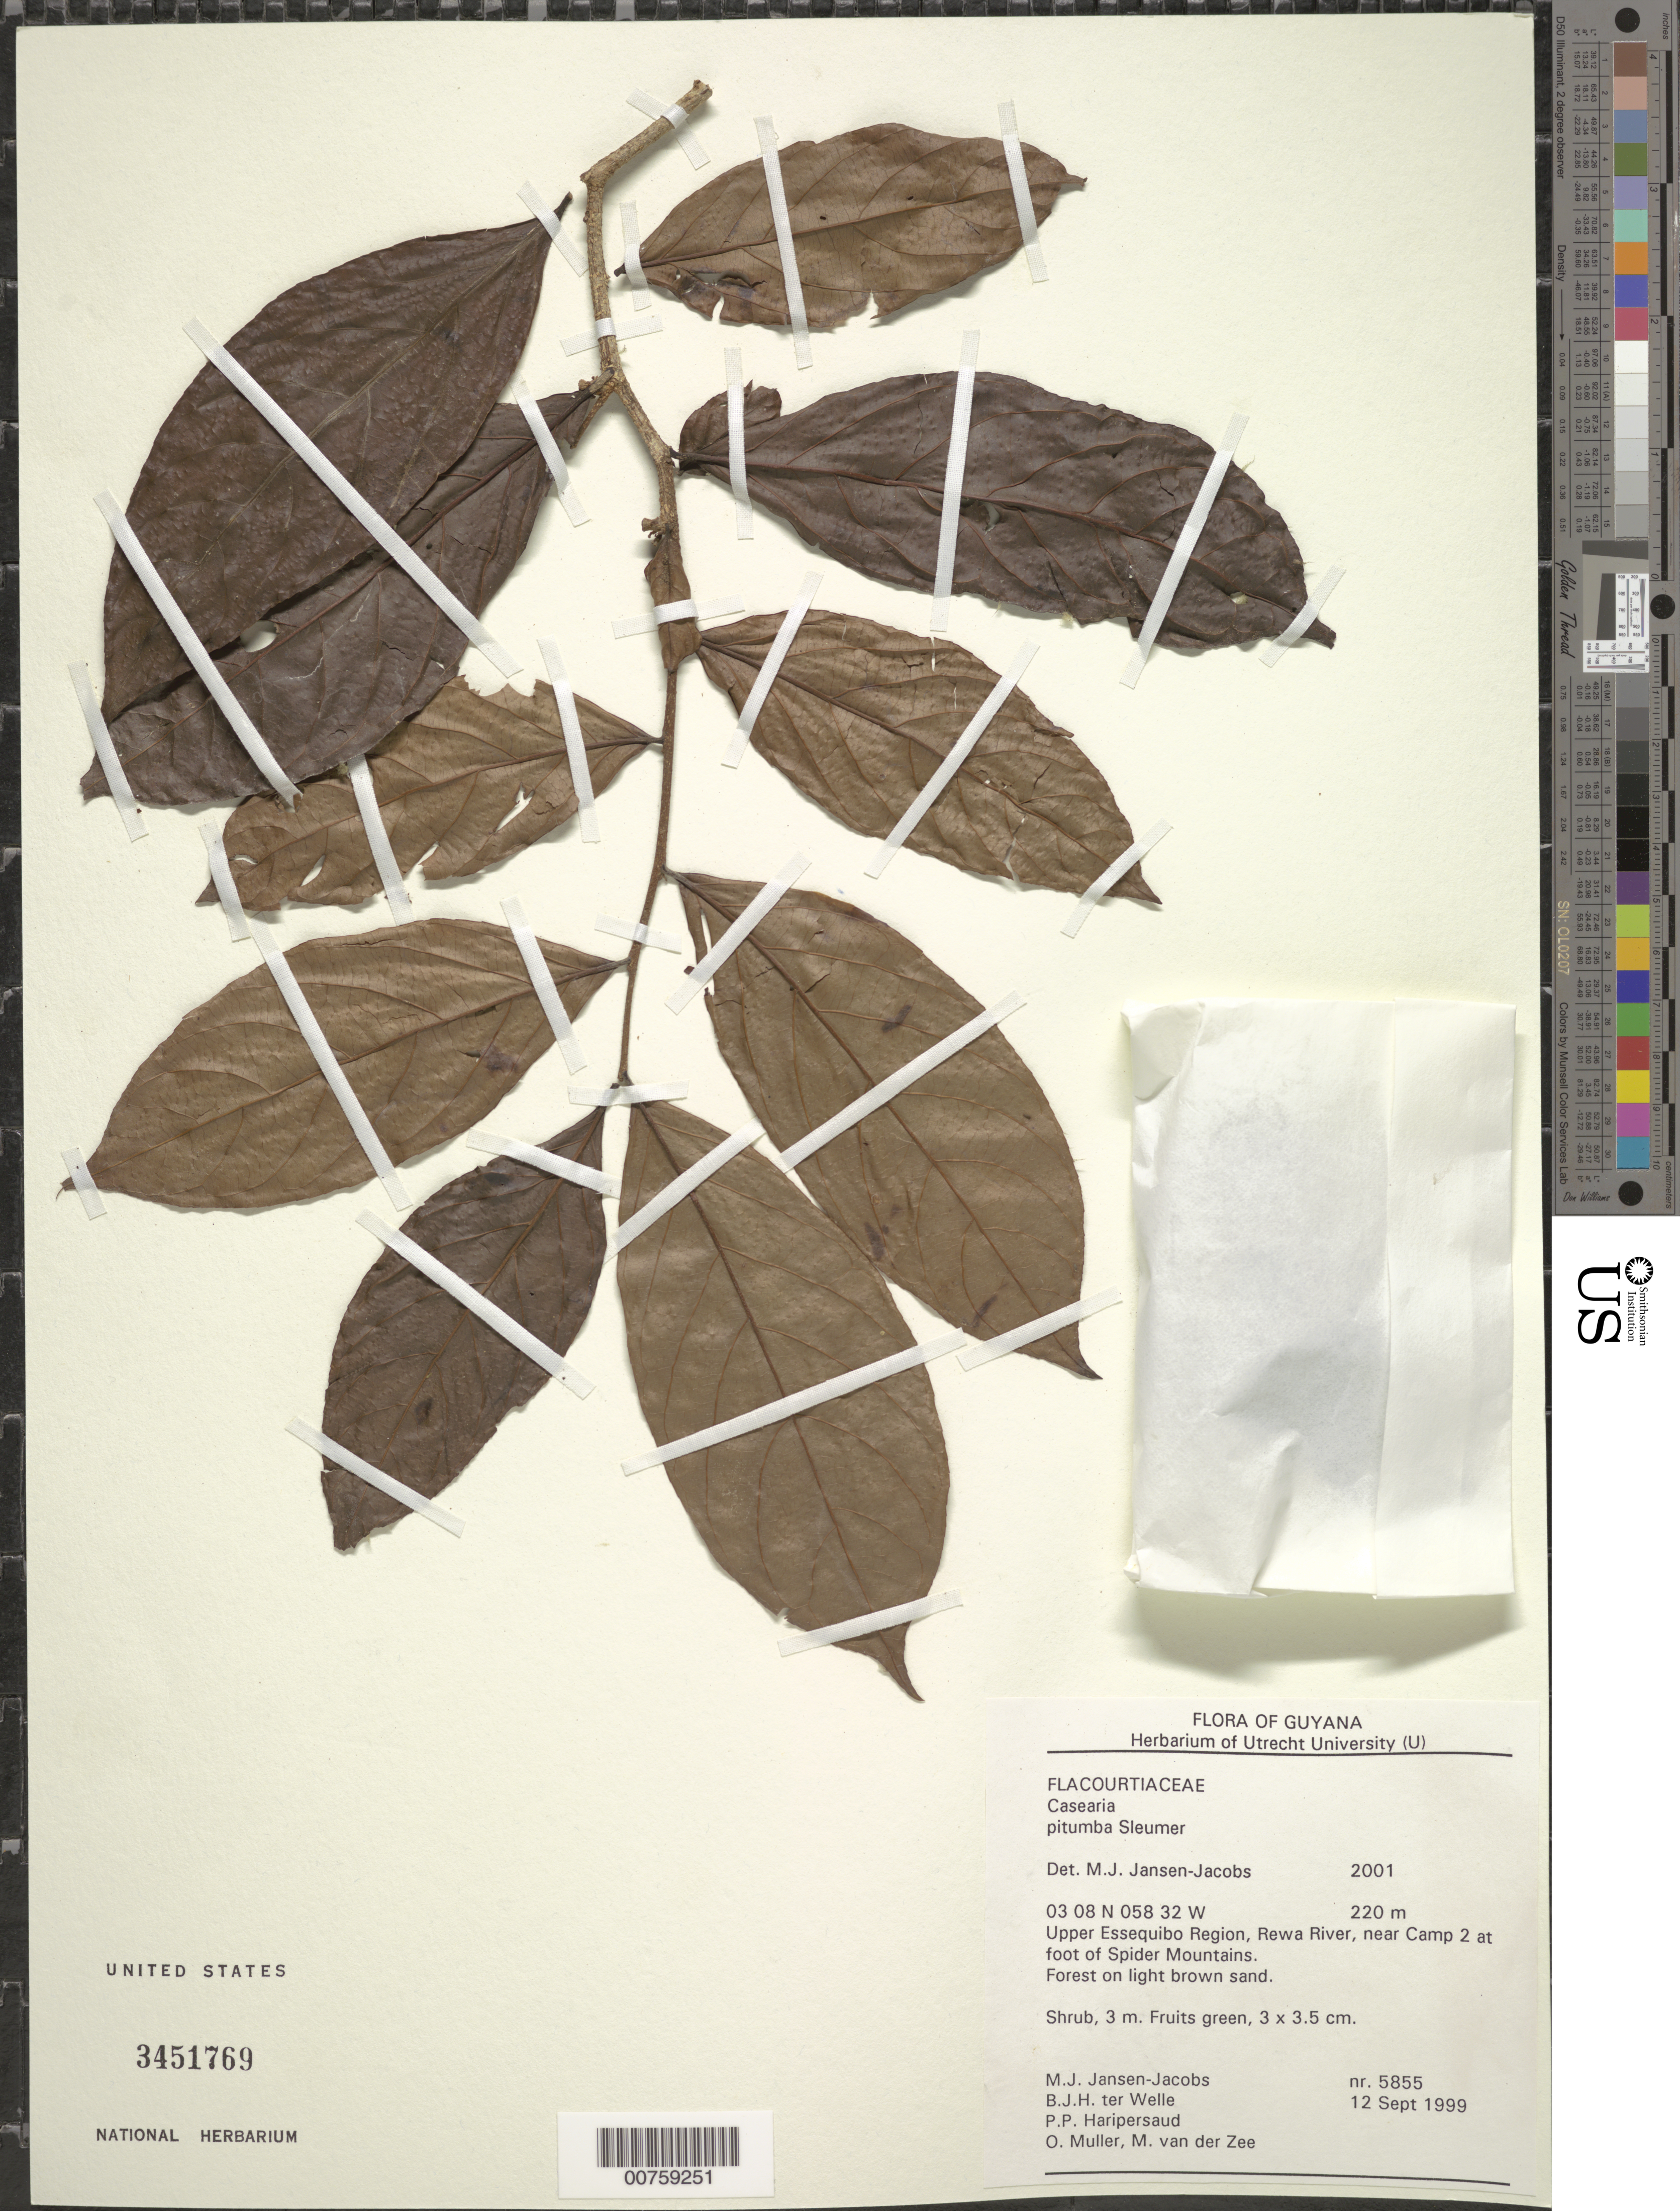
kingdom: Plantae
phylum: Tracheophyta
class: Magnoliopsida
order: Malpighiales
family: Salicaceae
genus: Casearia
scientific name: Casearia pitumba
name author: Sleumer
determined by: Jansen-Jacobs, M. J., (U), Nationaal Herbarium Nederland, Utrecht University branch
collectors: M. J. Jansen-Jacobs, B. Welle, P. Haripersaud, O. Muller & M. van der Zee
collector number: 5855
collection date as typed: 12-Sep-99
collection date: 1999-09-12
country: Guyana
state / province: U. Takutu-U. Essequibo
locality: Rewa River, at foot of Spider Mts., near camp 2, Upper Essequibo Region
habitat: Forest on light brown sand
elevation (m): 220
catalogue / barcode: US 3451769